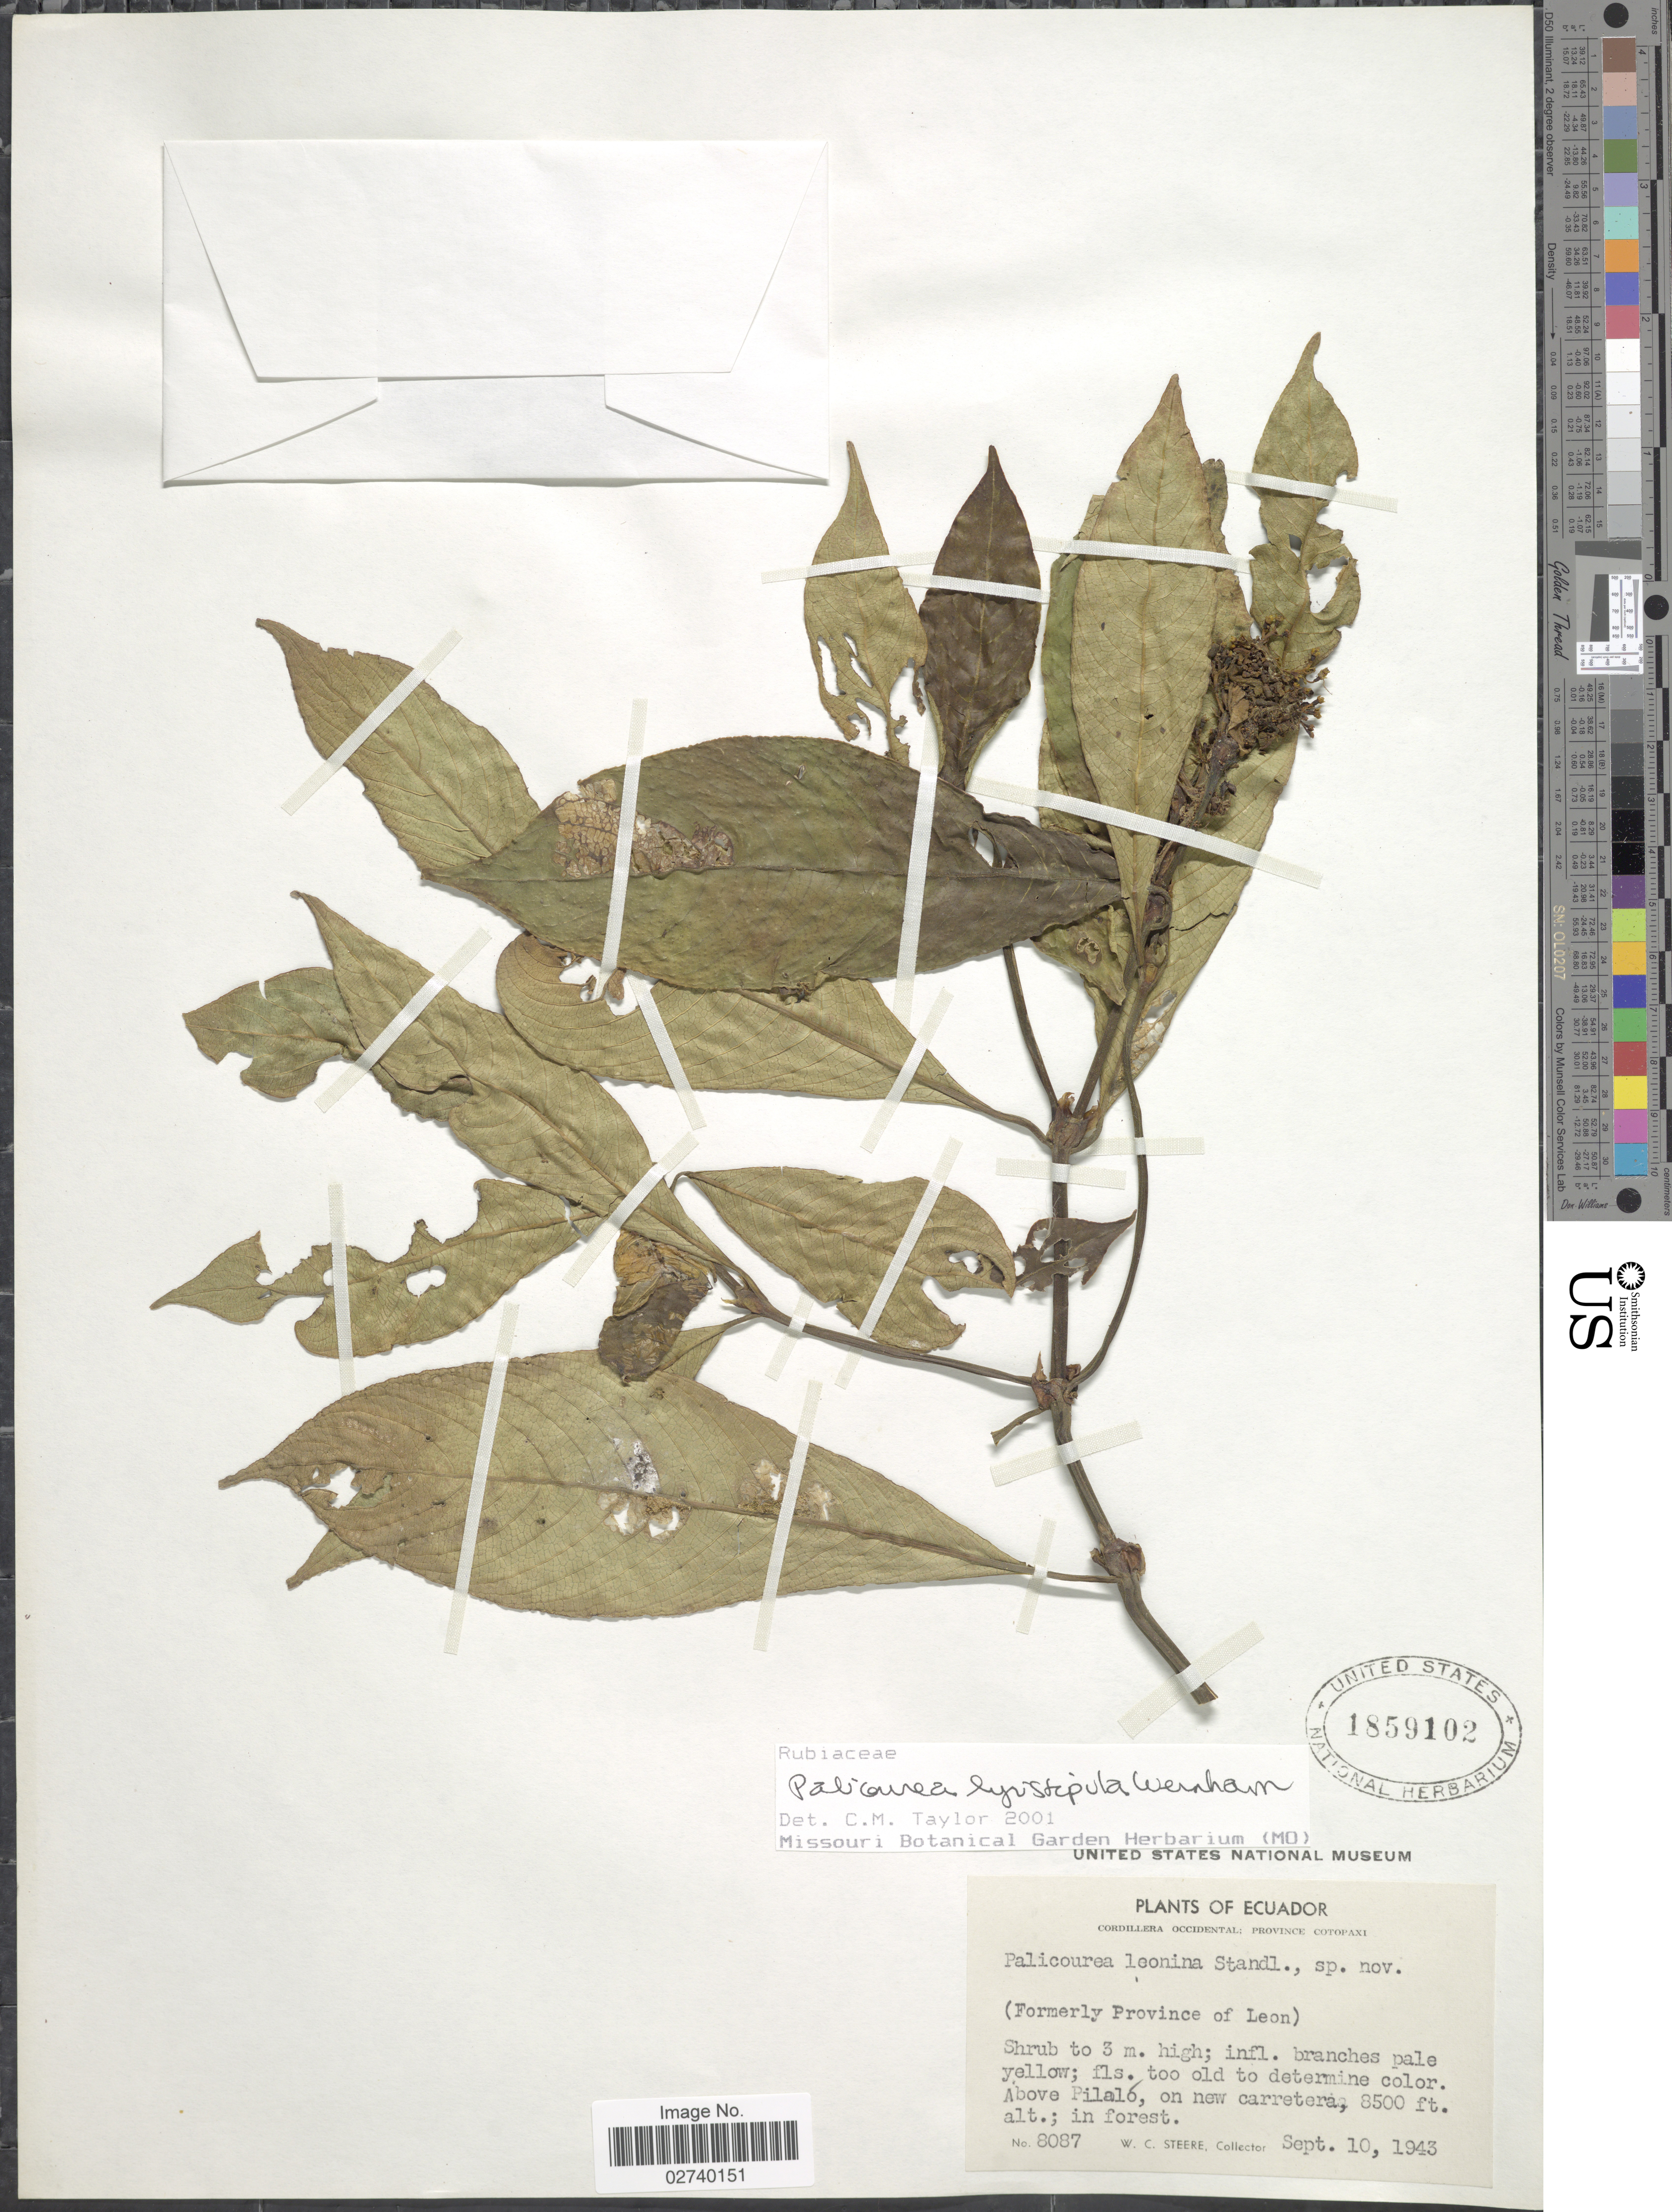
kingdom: Plantae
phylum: Tracheophyta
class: Magnoliopsida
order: Gentianales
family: Rubiaceae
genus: Palicourea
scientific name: Palicourea lyristipula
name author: Wernham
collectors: W. C. Steere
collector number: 8087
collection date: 1943-09-10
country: Ecuador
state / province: Cotopaxi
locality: Cordillera Occidental, (Formerly Province of Leon), above Pilalo, on new carretera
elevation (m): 2591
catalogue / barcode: US 1859102